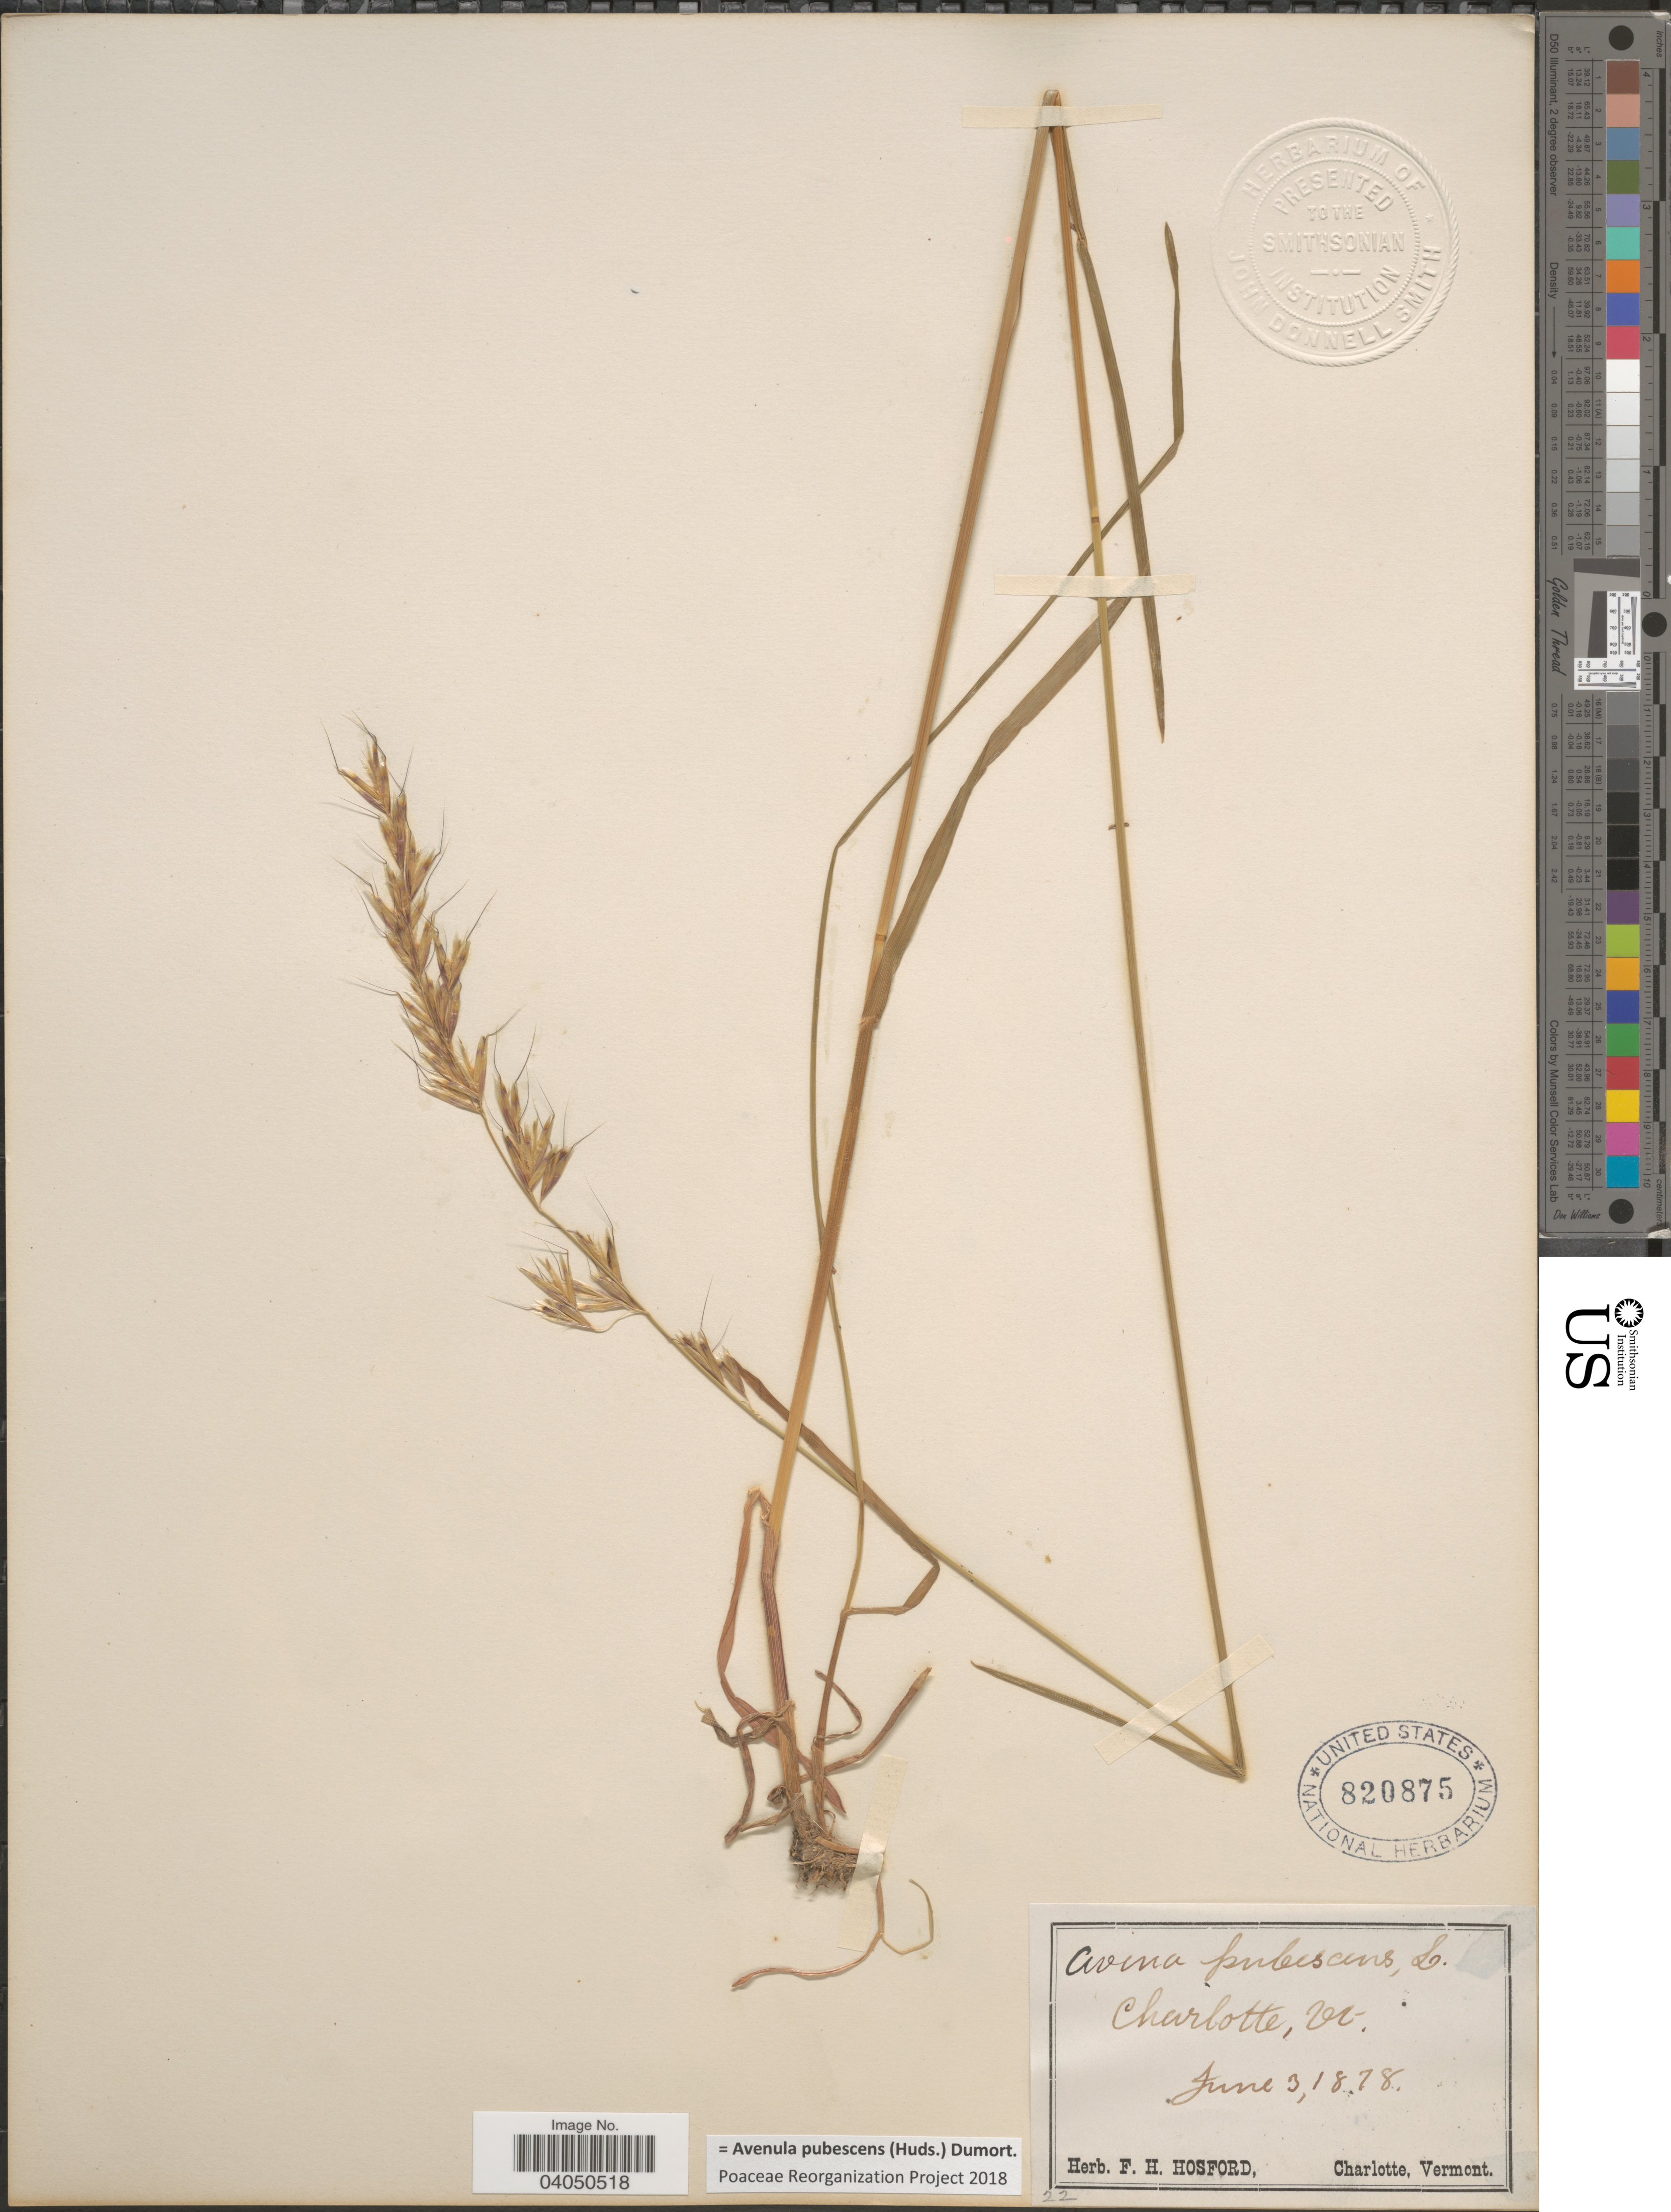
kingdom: Plantae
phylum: Tracheophyta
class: Liliopsida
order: Poales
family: Poaceae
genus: Avenula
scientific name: Avenula pubescens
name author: (Huds.) Dumort.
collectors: ex herb. F. H. Hosford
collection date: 1878-06-03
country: United States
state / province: Vermont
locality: Charlotte.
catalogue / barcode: US 820875